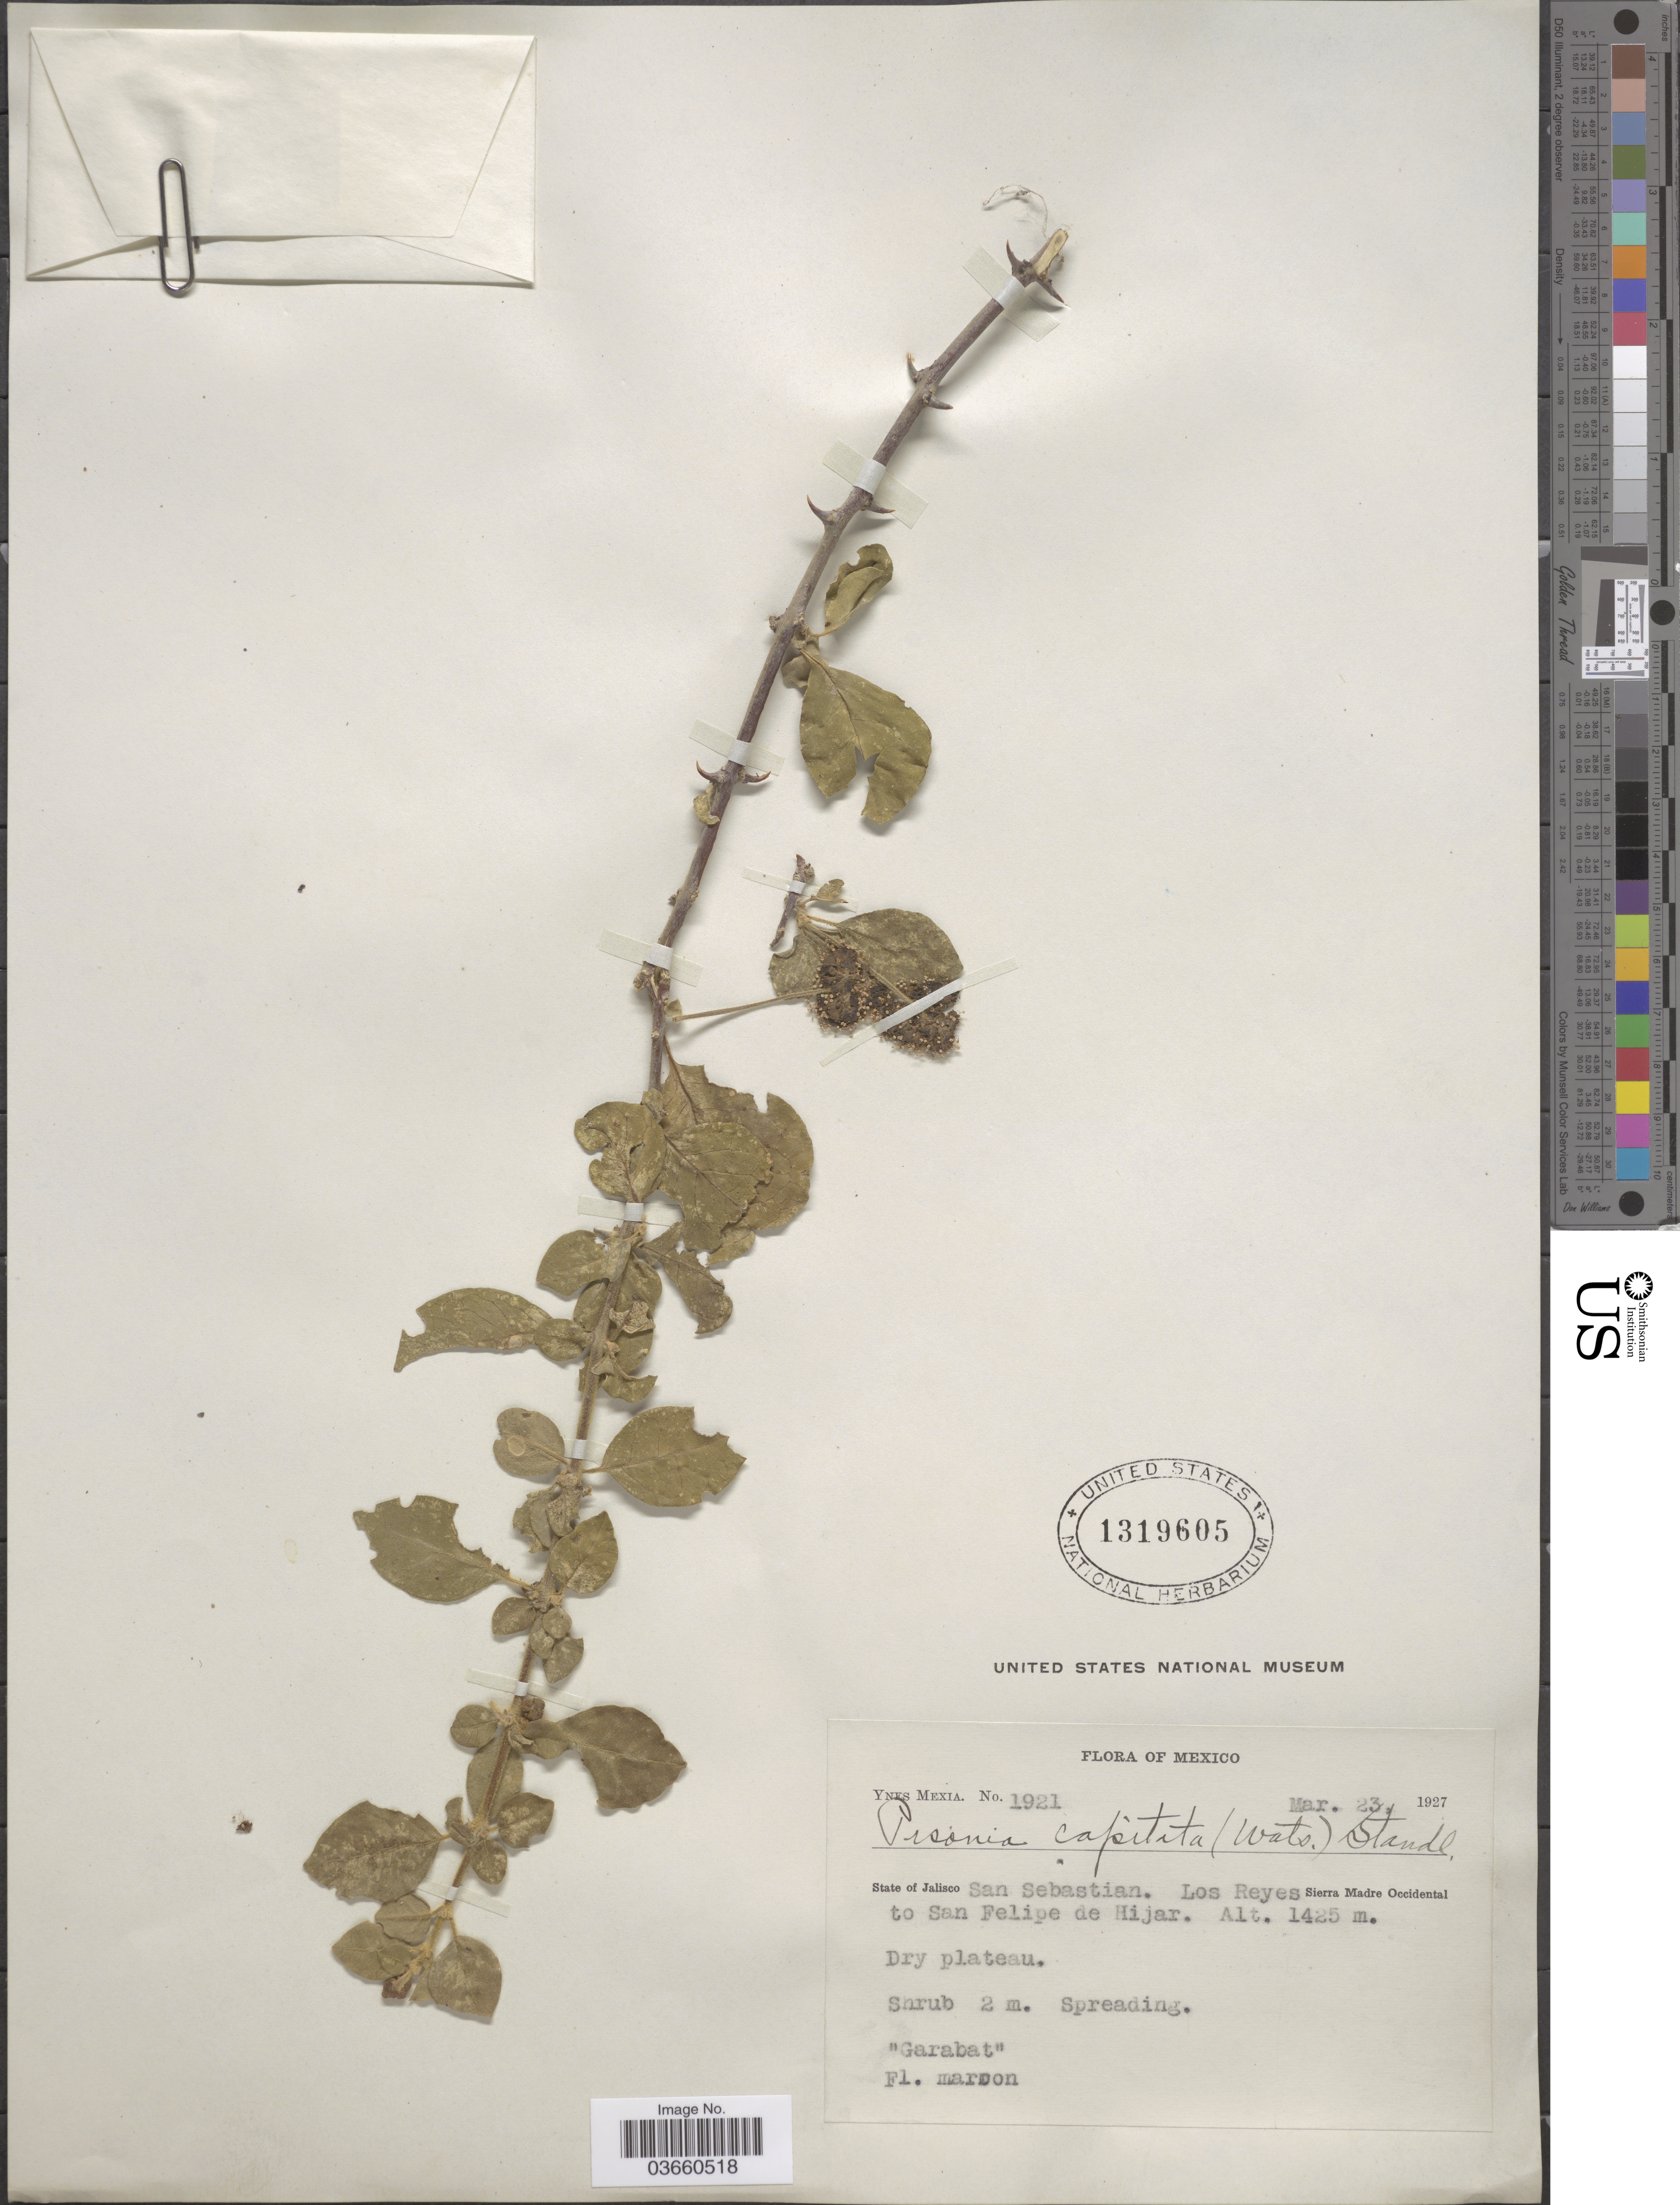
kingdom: Plantae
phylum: Tracheophyta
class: Magnoliopsida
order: Caryophyllales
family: Nyctaginaceae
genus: Pisonia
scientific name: Pisonia capitata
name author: (S. Watson) Standl.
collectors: Y. Mexia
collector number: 1921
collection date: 1927-03-23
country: Mexico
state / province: Jalisco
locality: San Sebastian. Los Reyes to San Felipe de Hijar. Sierra Madre Occidental.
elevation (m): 1425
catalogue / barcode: US 1319605